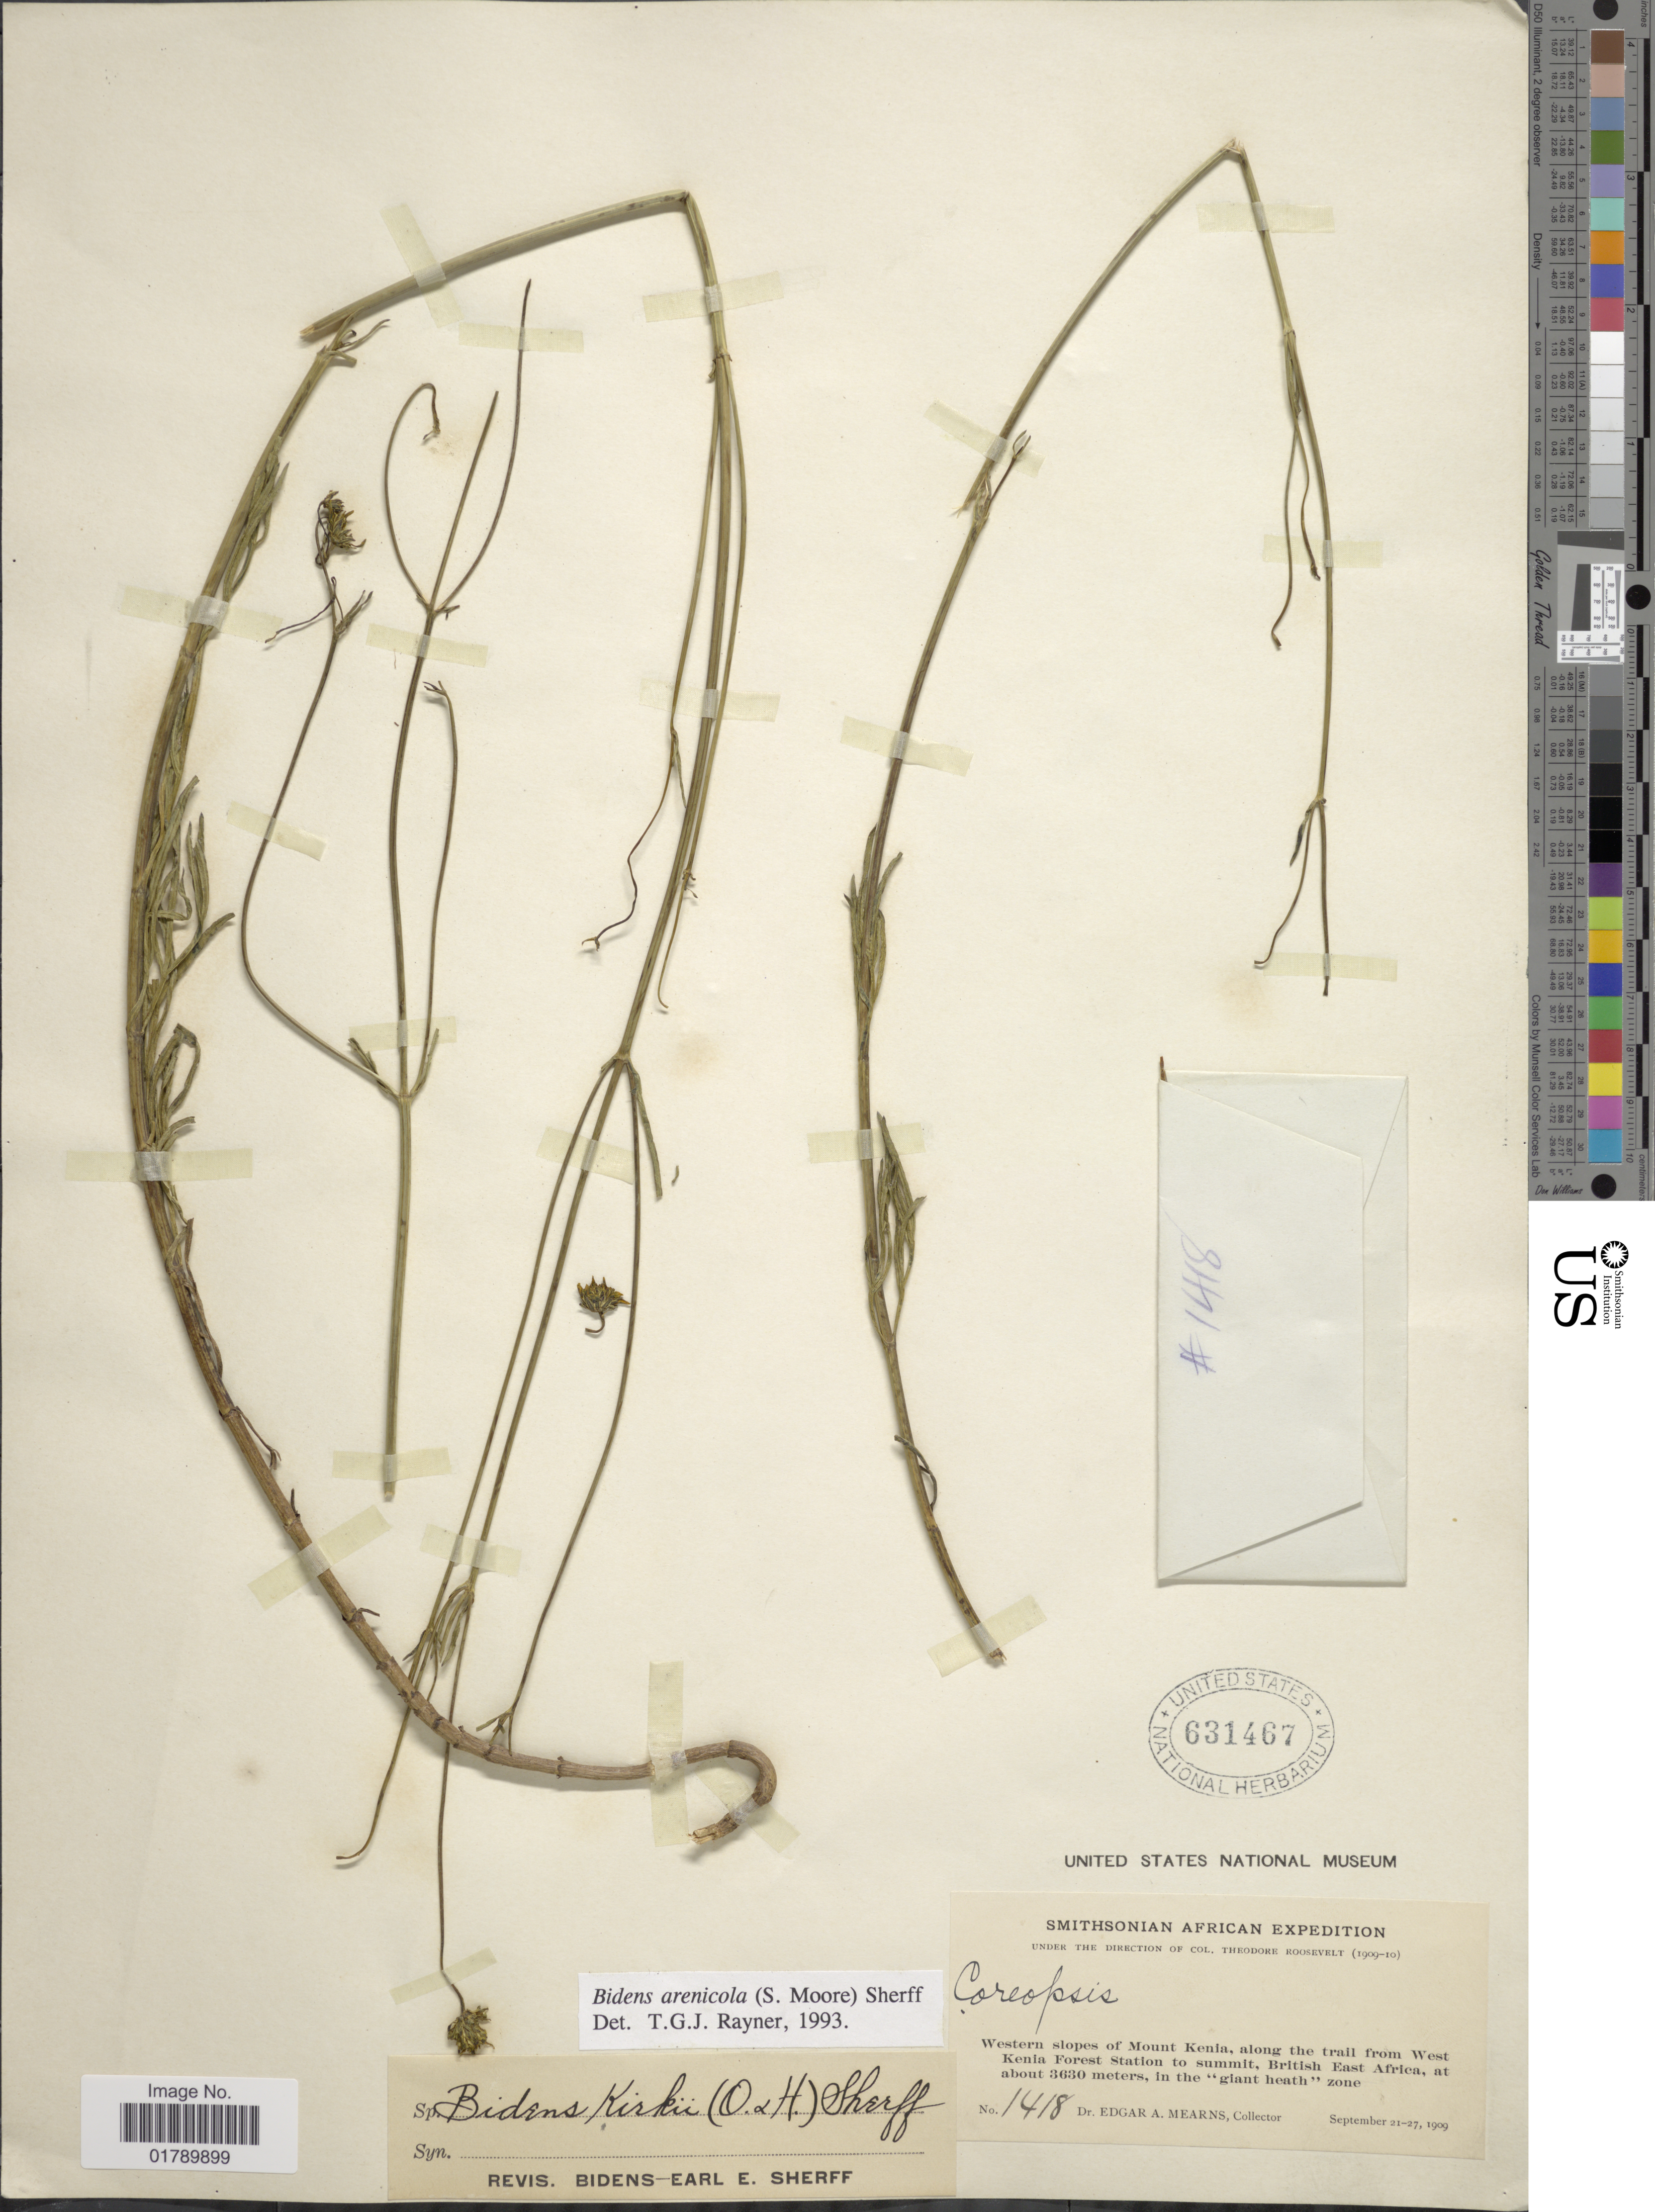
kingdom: Plantae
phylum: Tracheophyta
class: Magnoliopsida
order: Asterales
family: Asteraceae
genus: Bidens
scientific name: Bidens arenicola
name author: (S. Moore) Sherff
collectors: E. A. Mearns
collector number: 1418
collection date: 1909-09-21/1909-09-27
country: Kenya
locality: Western slpes of Mount Kenia, along trail from West Kenia Forest Station to summit, Brittish Wast Africa,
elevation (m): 3630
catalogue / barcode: US 631467